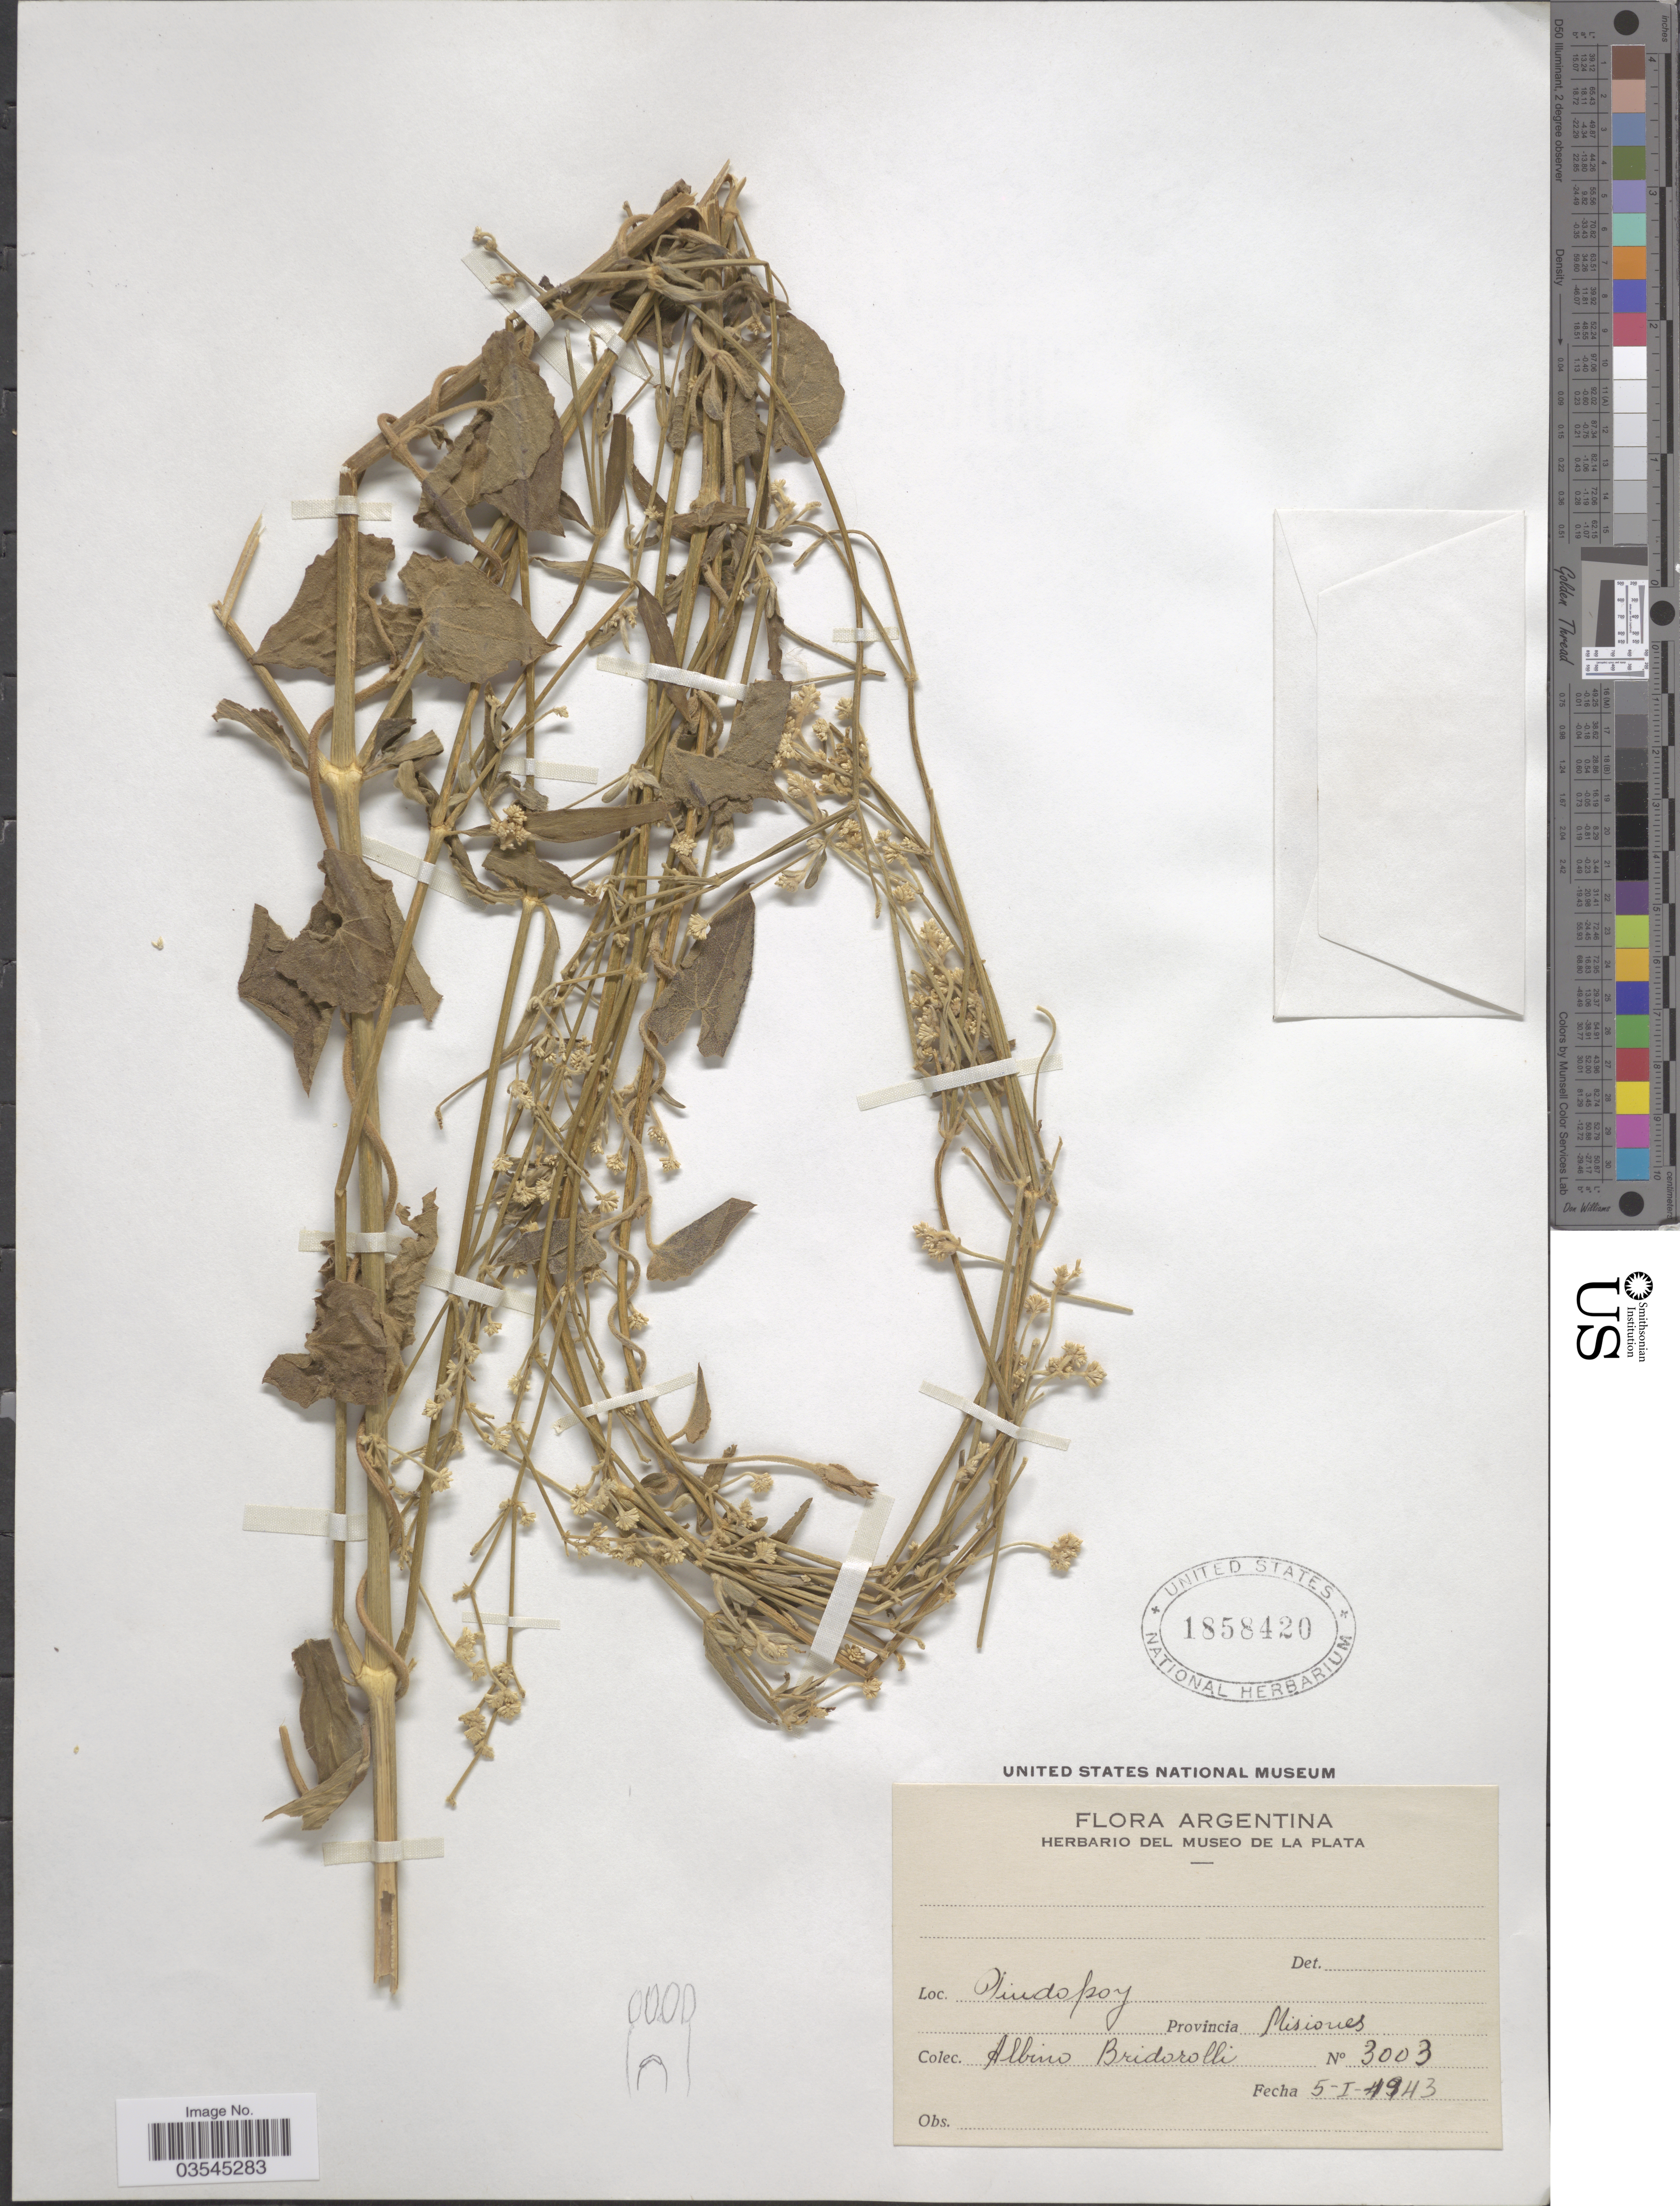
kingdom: Plantae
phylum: Tracheophyta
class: Magnoliopsida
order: Caryophyllales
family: Amaranthaceae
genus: Pfaffia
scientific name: Pfaffia glomerata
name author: (Spreng.) Pedersen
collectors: A. Bridorolli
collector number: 3003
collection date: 1943-01-05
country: Argentina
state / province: Misiones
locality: Pindapoy.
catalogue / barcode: US 1858420